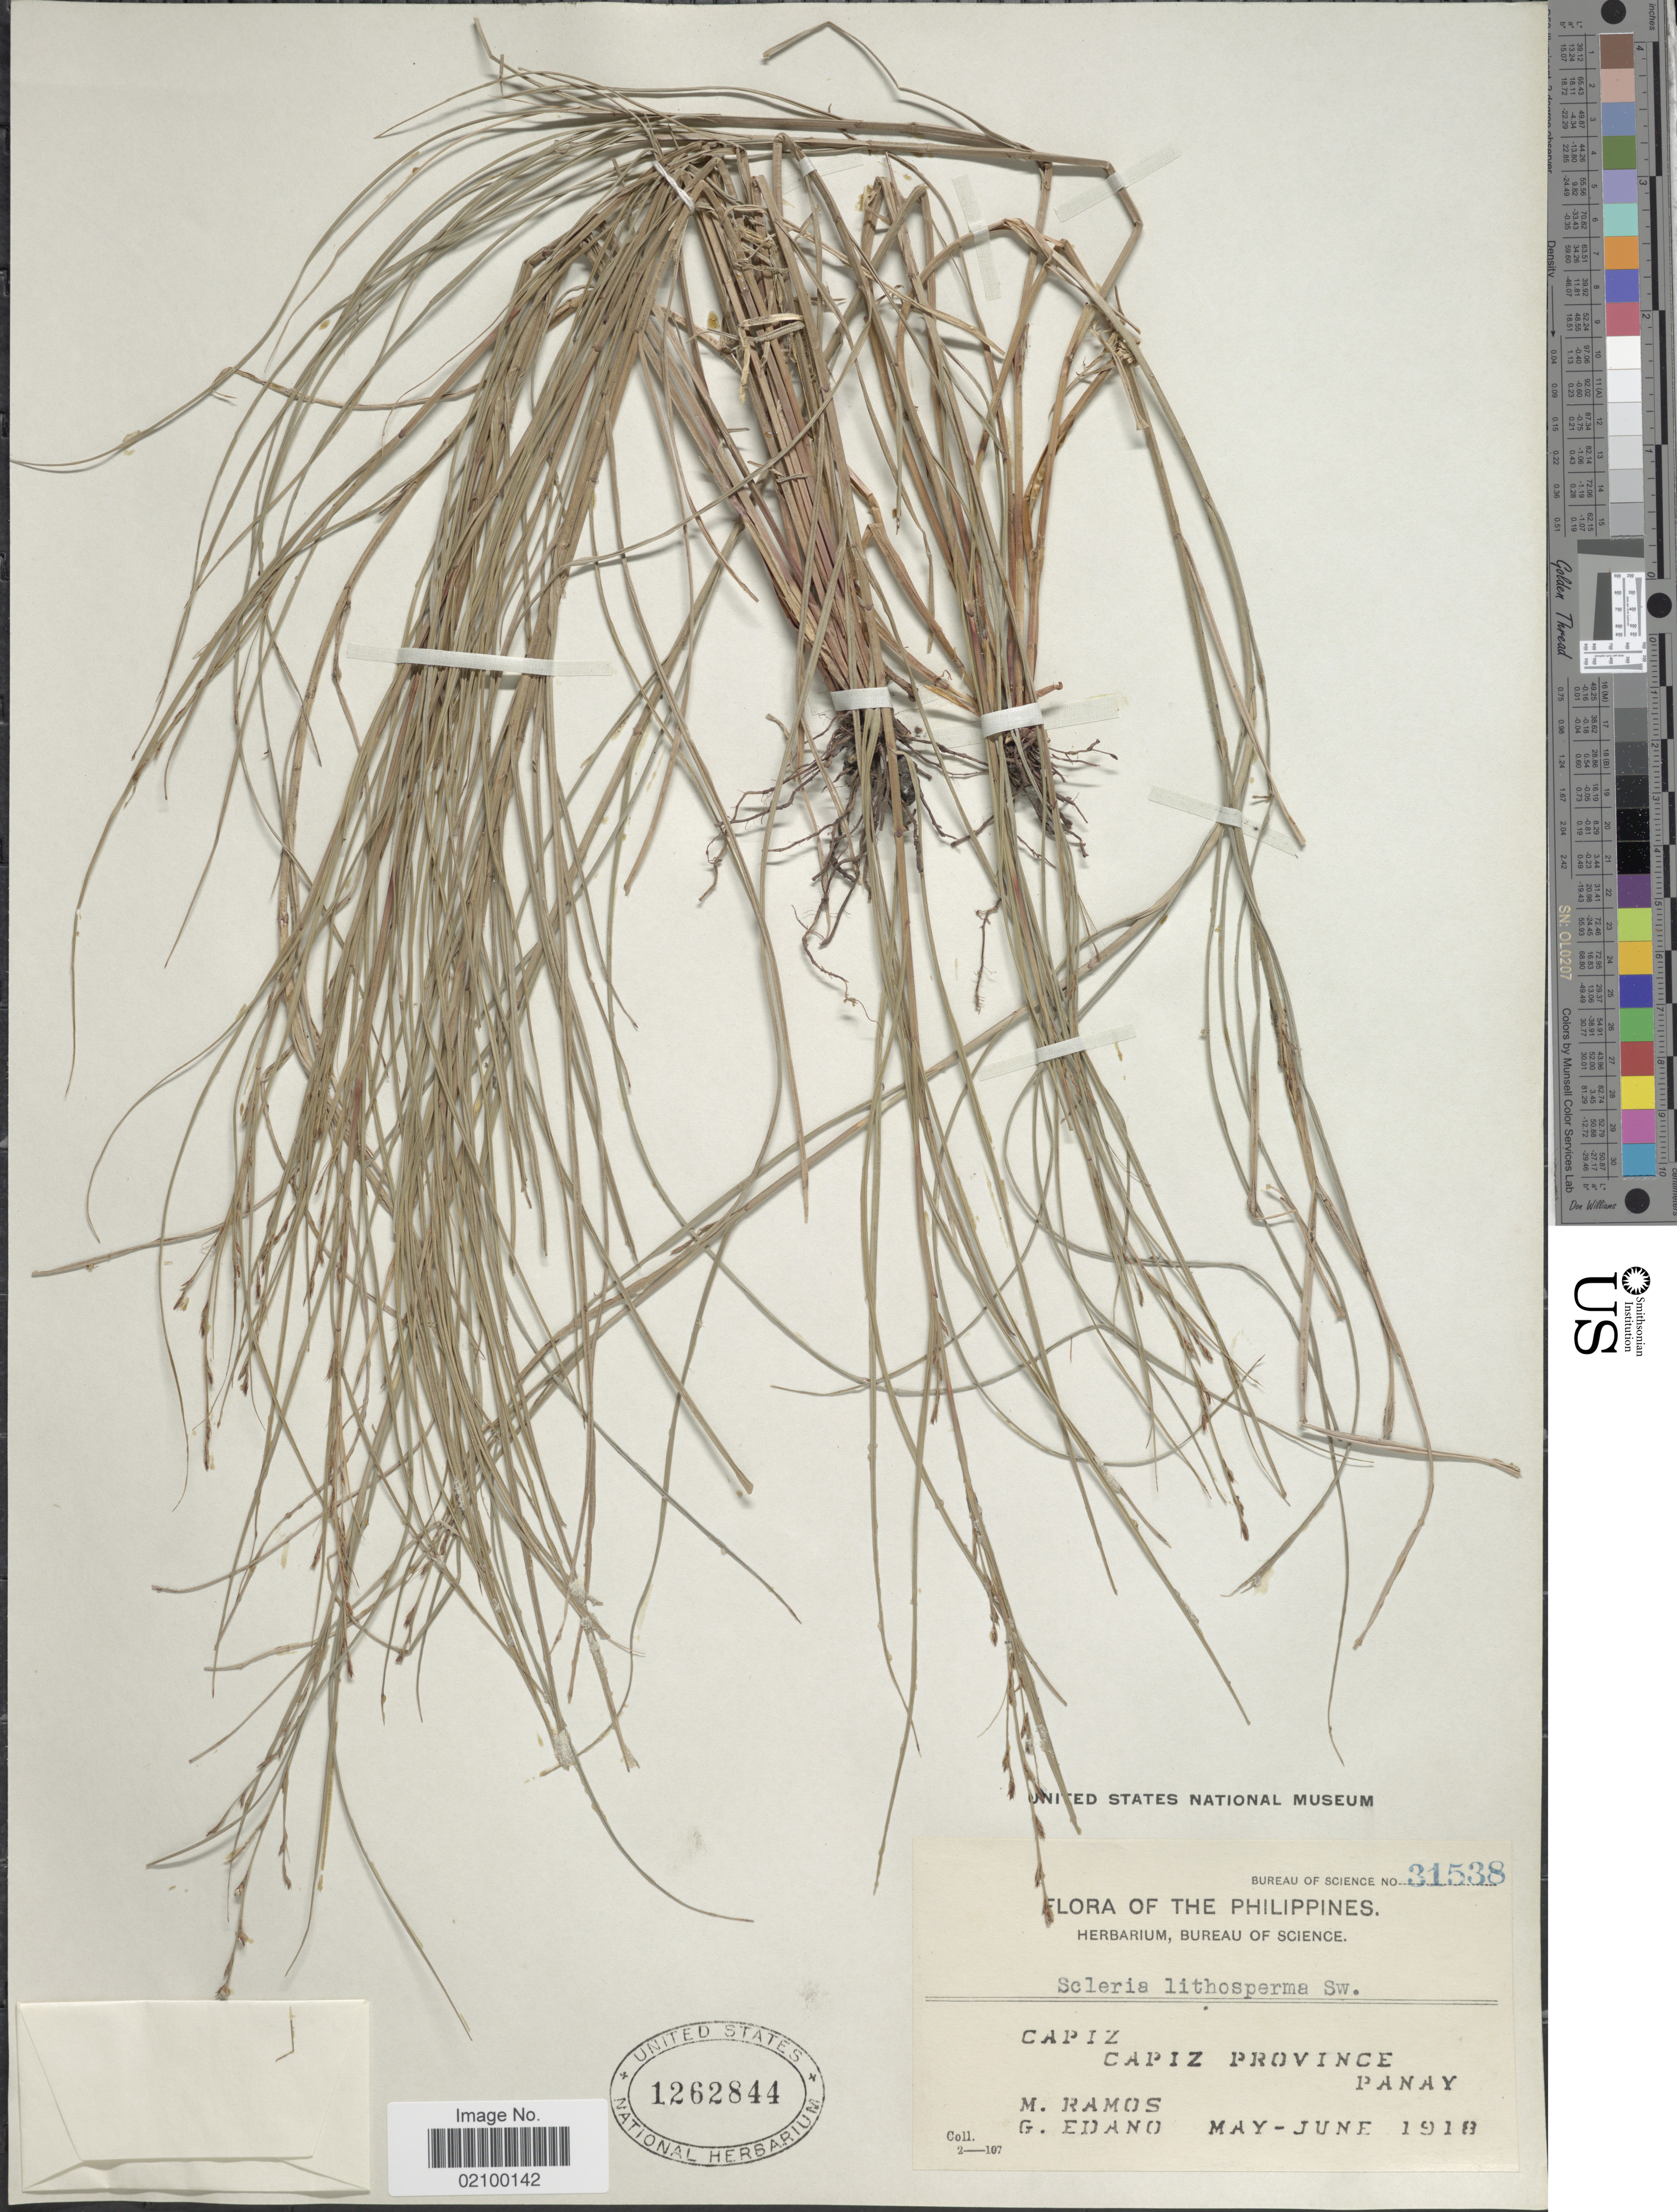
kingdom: Plantae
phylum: Tracheophyta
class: Liliopsida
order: Poales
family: Cyperaceae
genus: Scleria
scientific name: Scleria lithosperma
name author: (L.) Sw.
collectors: M. Ramos & G. Edaño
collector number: Bureau of Science 31538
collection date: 1918-05/1918-06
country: Philippines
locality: Capiz, Capiz Province, Panay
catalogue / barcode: US 1262844